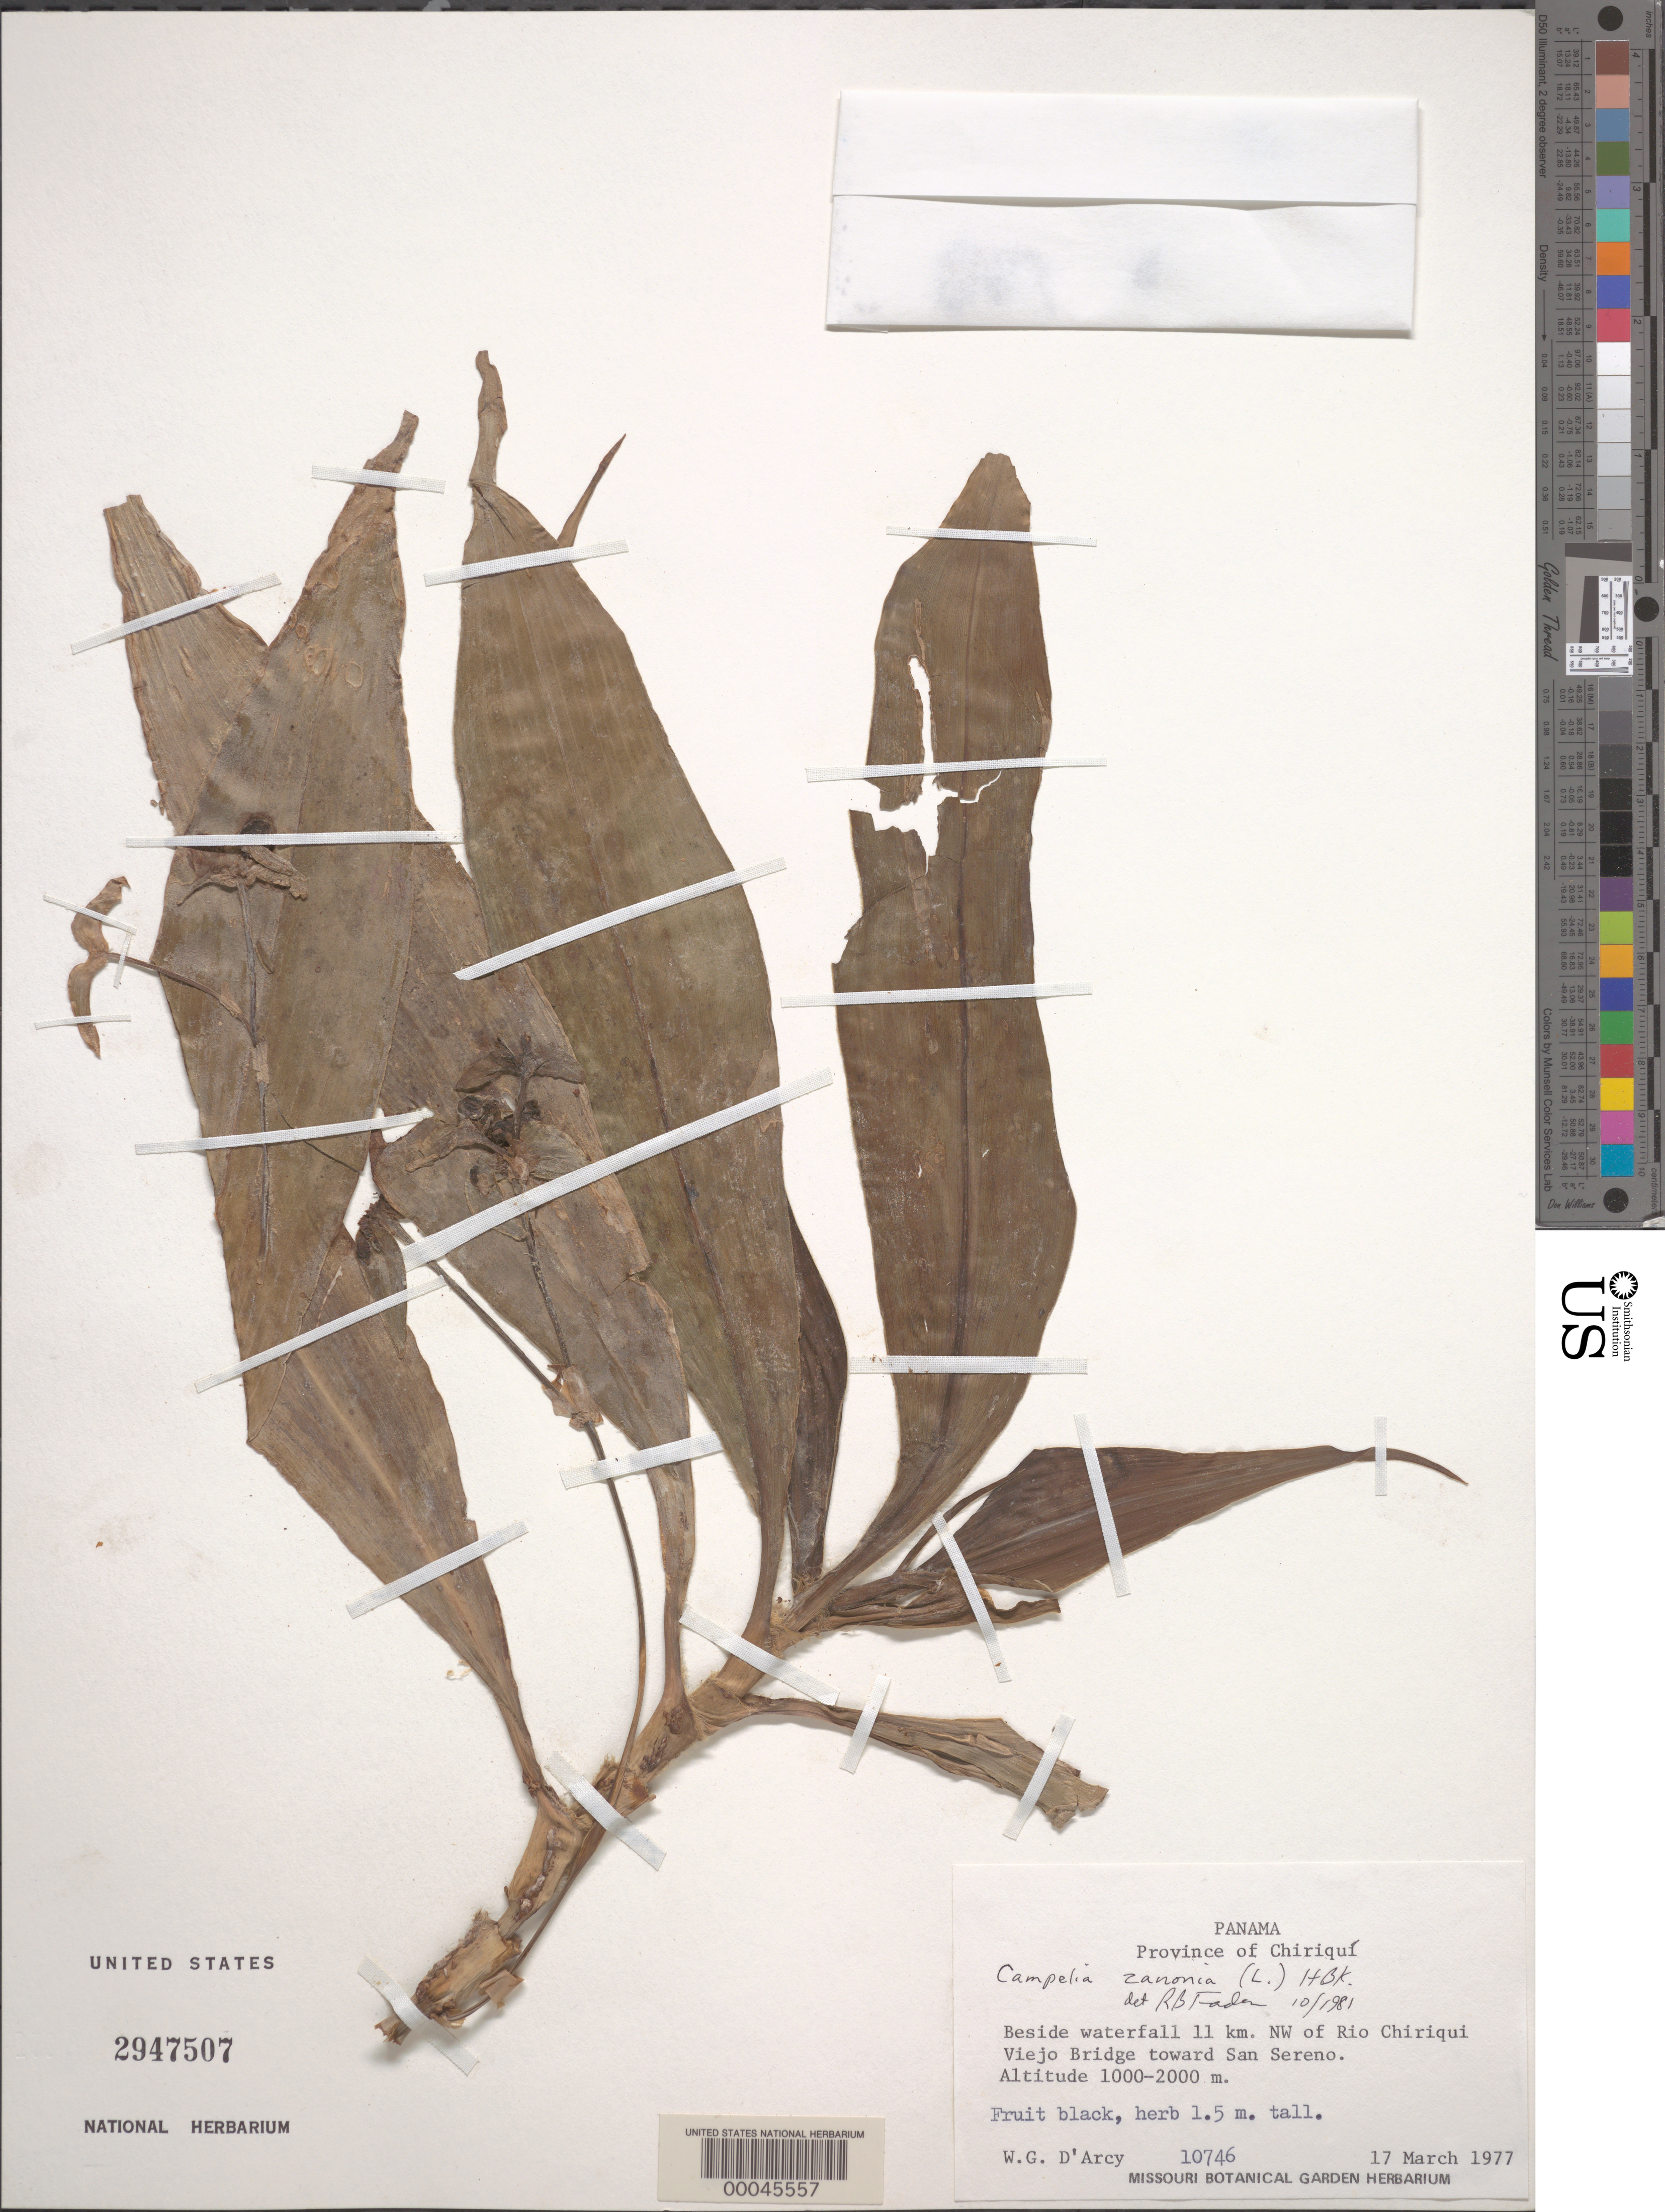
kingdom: Plantae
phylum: Tracheophyta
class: Liliopsida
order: Commelinales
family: Commelinaceae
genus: Tradescantia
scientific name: Tradescantia zanonia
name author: (L.) Sw.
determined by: Faden, Robert B., (US), Smithsonian Institution - National Museum of Natural History (UNITED STATES)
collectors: W. G. D'Arcy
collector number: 10746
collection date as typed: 17 Mar 1977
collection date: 1977-03-17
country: Panama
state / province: Chiriquí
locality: N W of Rio Chiriquí Viejo bridge toward San Sereno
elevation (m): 1000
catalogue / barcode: US 2947507